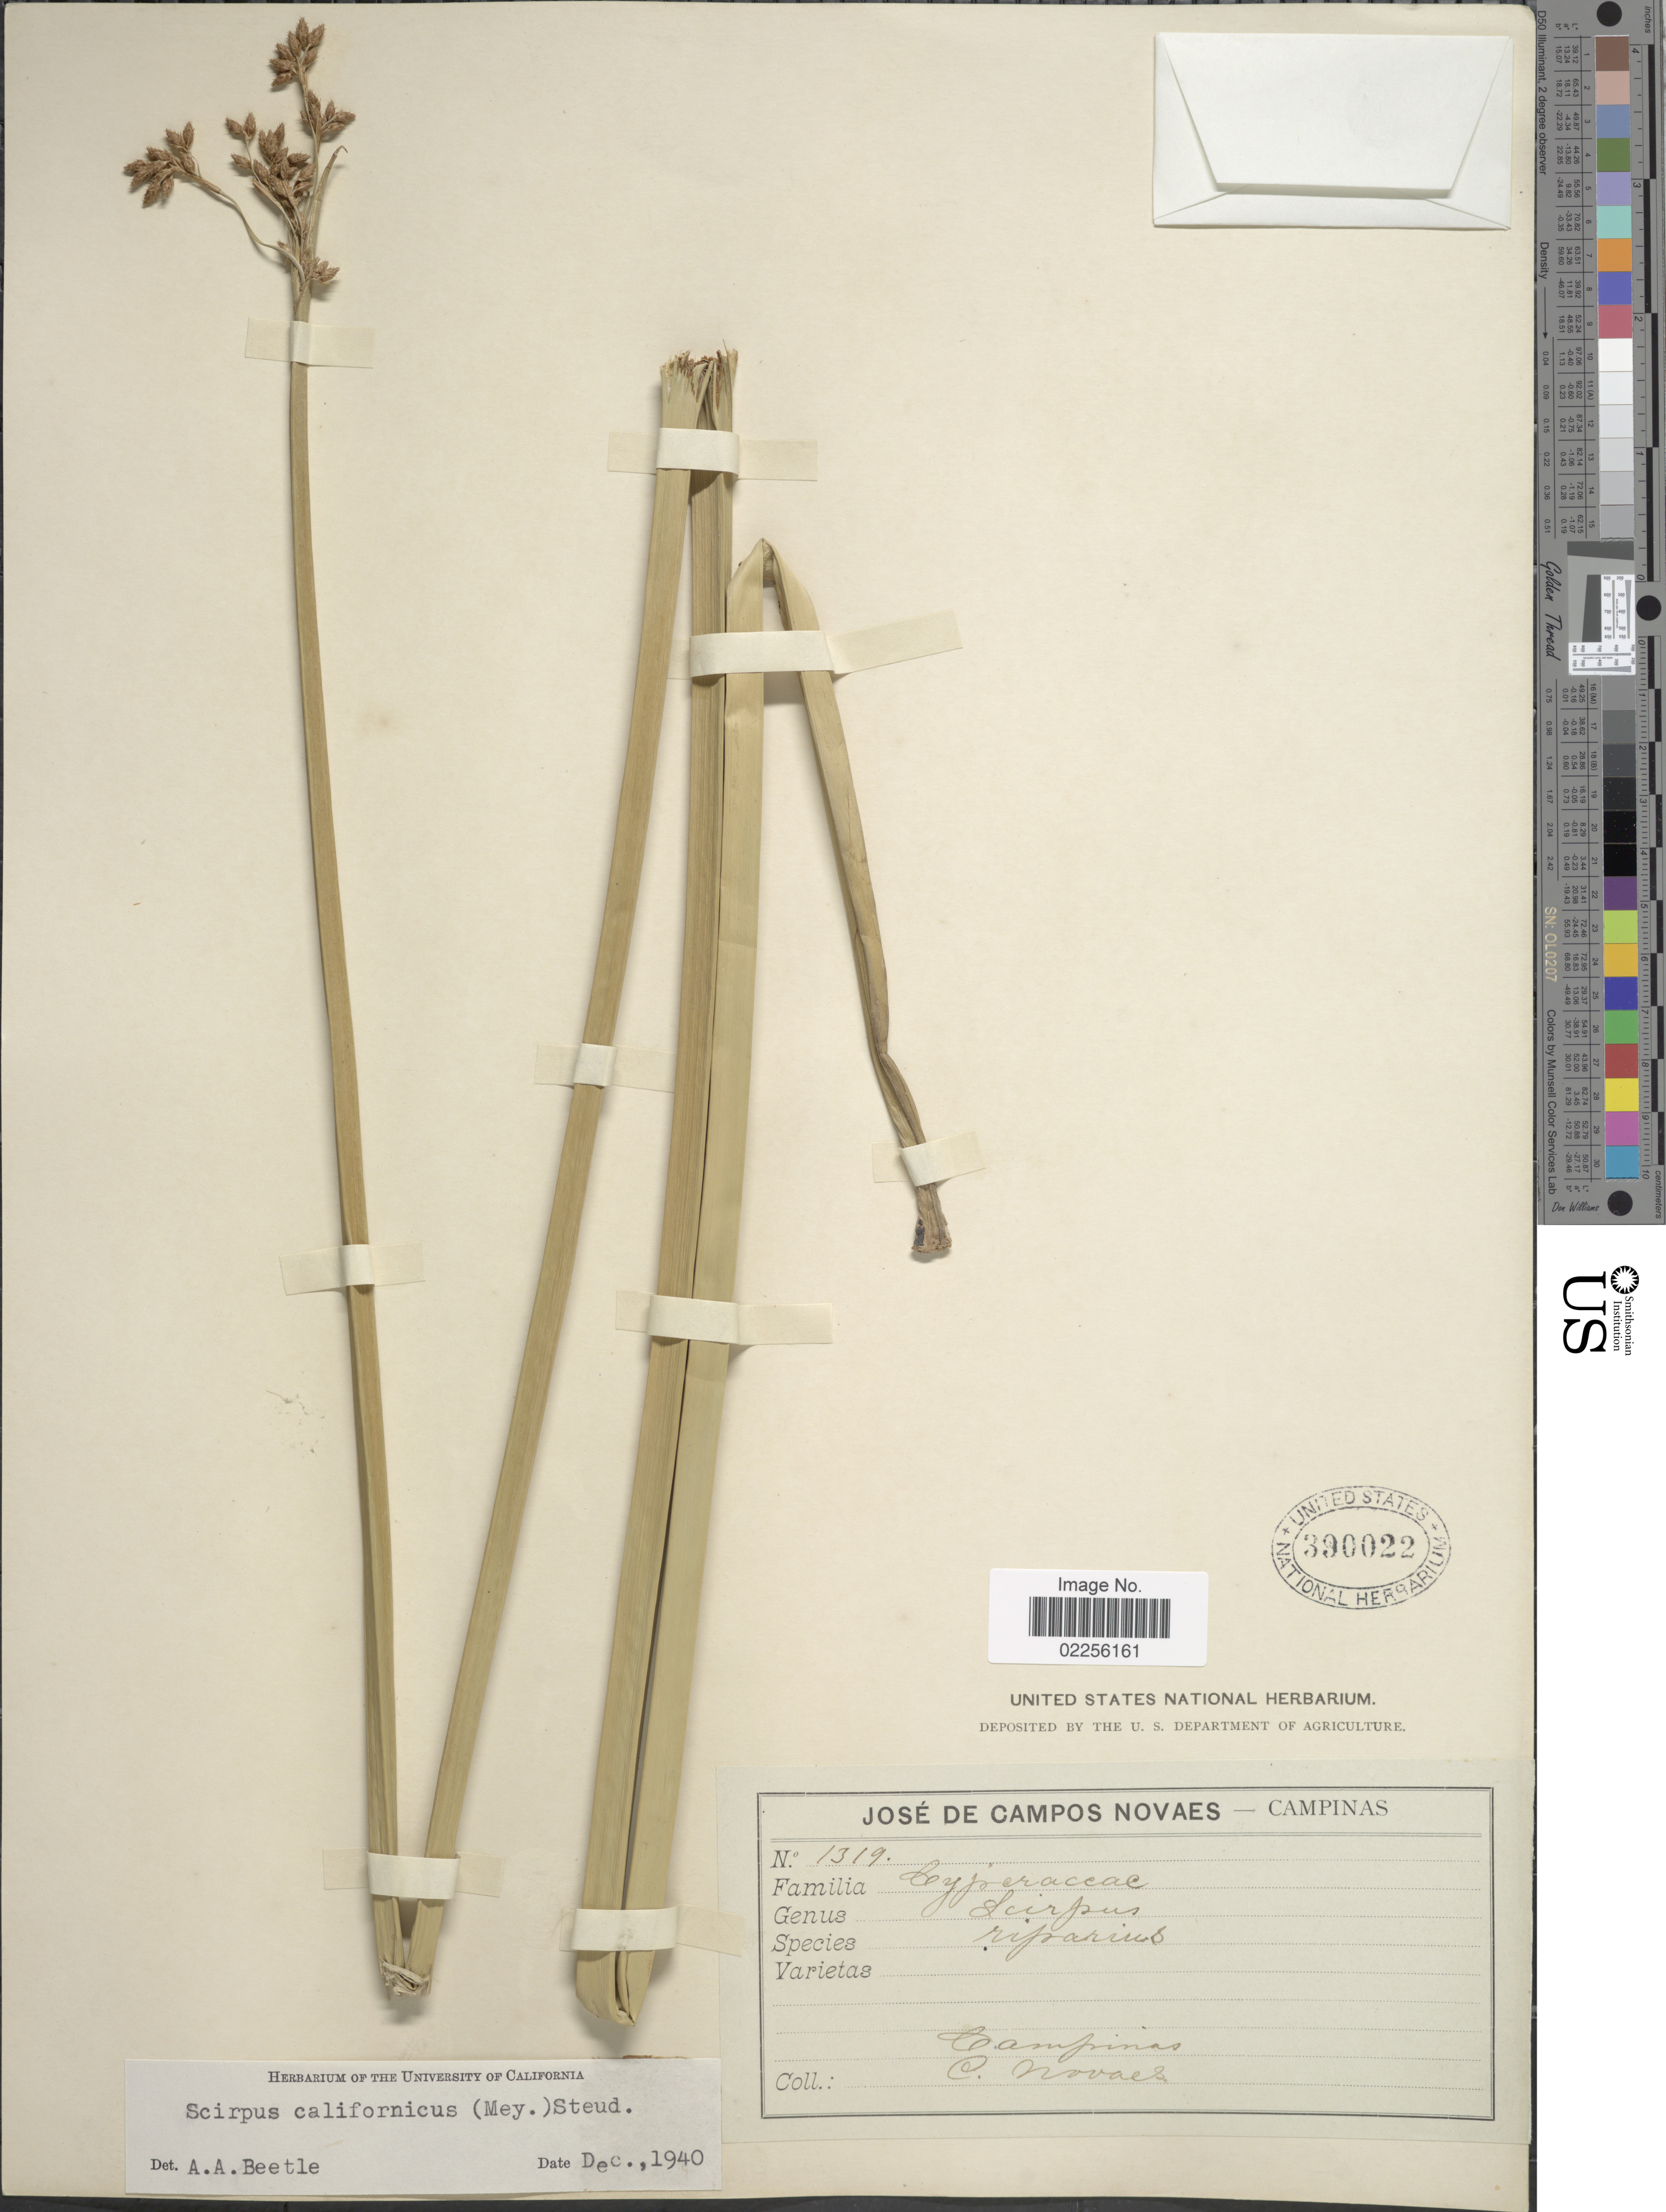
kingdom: Plantae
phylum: Tracheophyta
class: Liliopsida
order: Poales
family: Cyperaceae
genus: Schoenoplectus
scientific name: Schoenoplectus californicus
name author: (C.A. Mey.) Soják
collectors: C. Novaes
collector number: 1319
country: Brazil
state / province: São Paulo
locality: Campinas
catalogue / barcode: US 390022